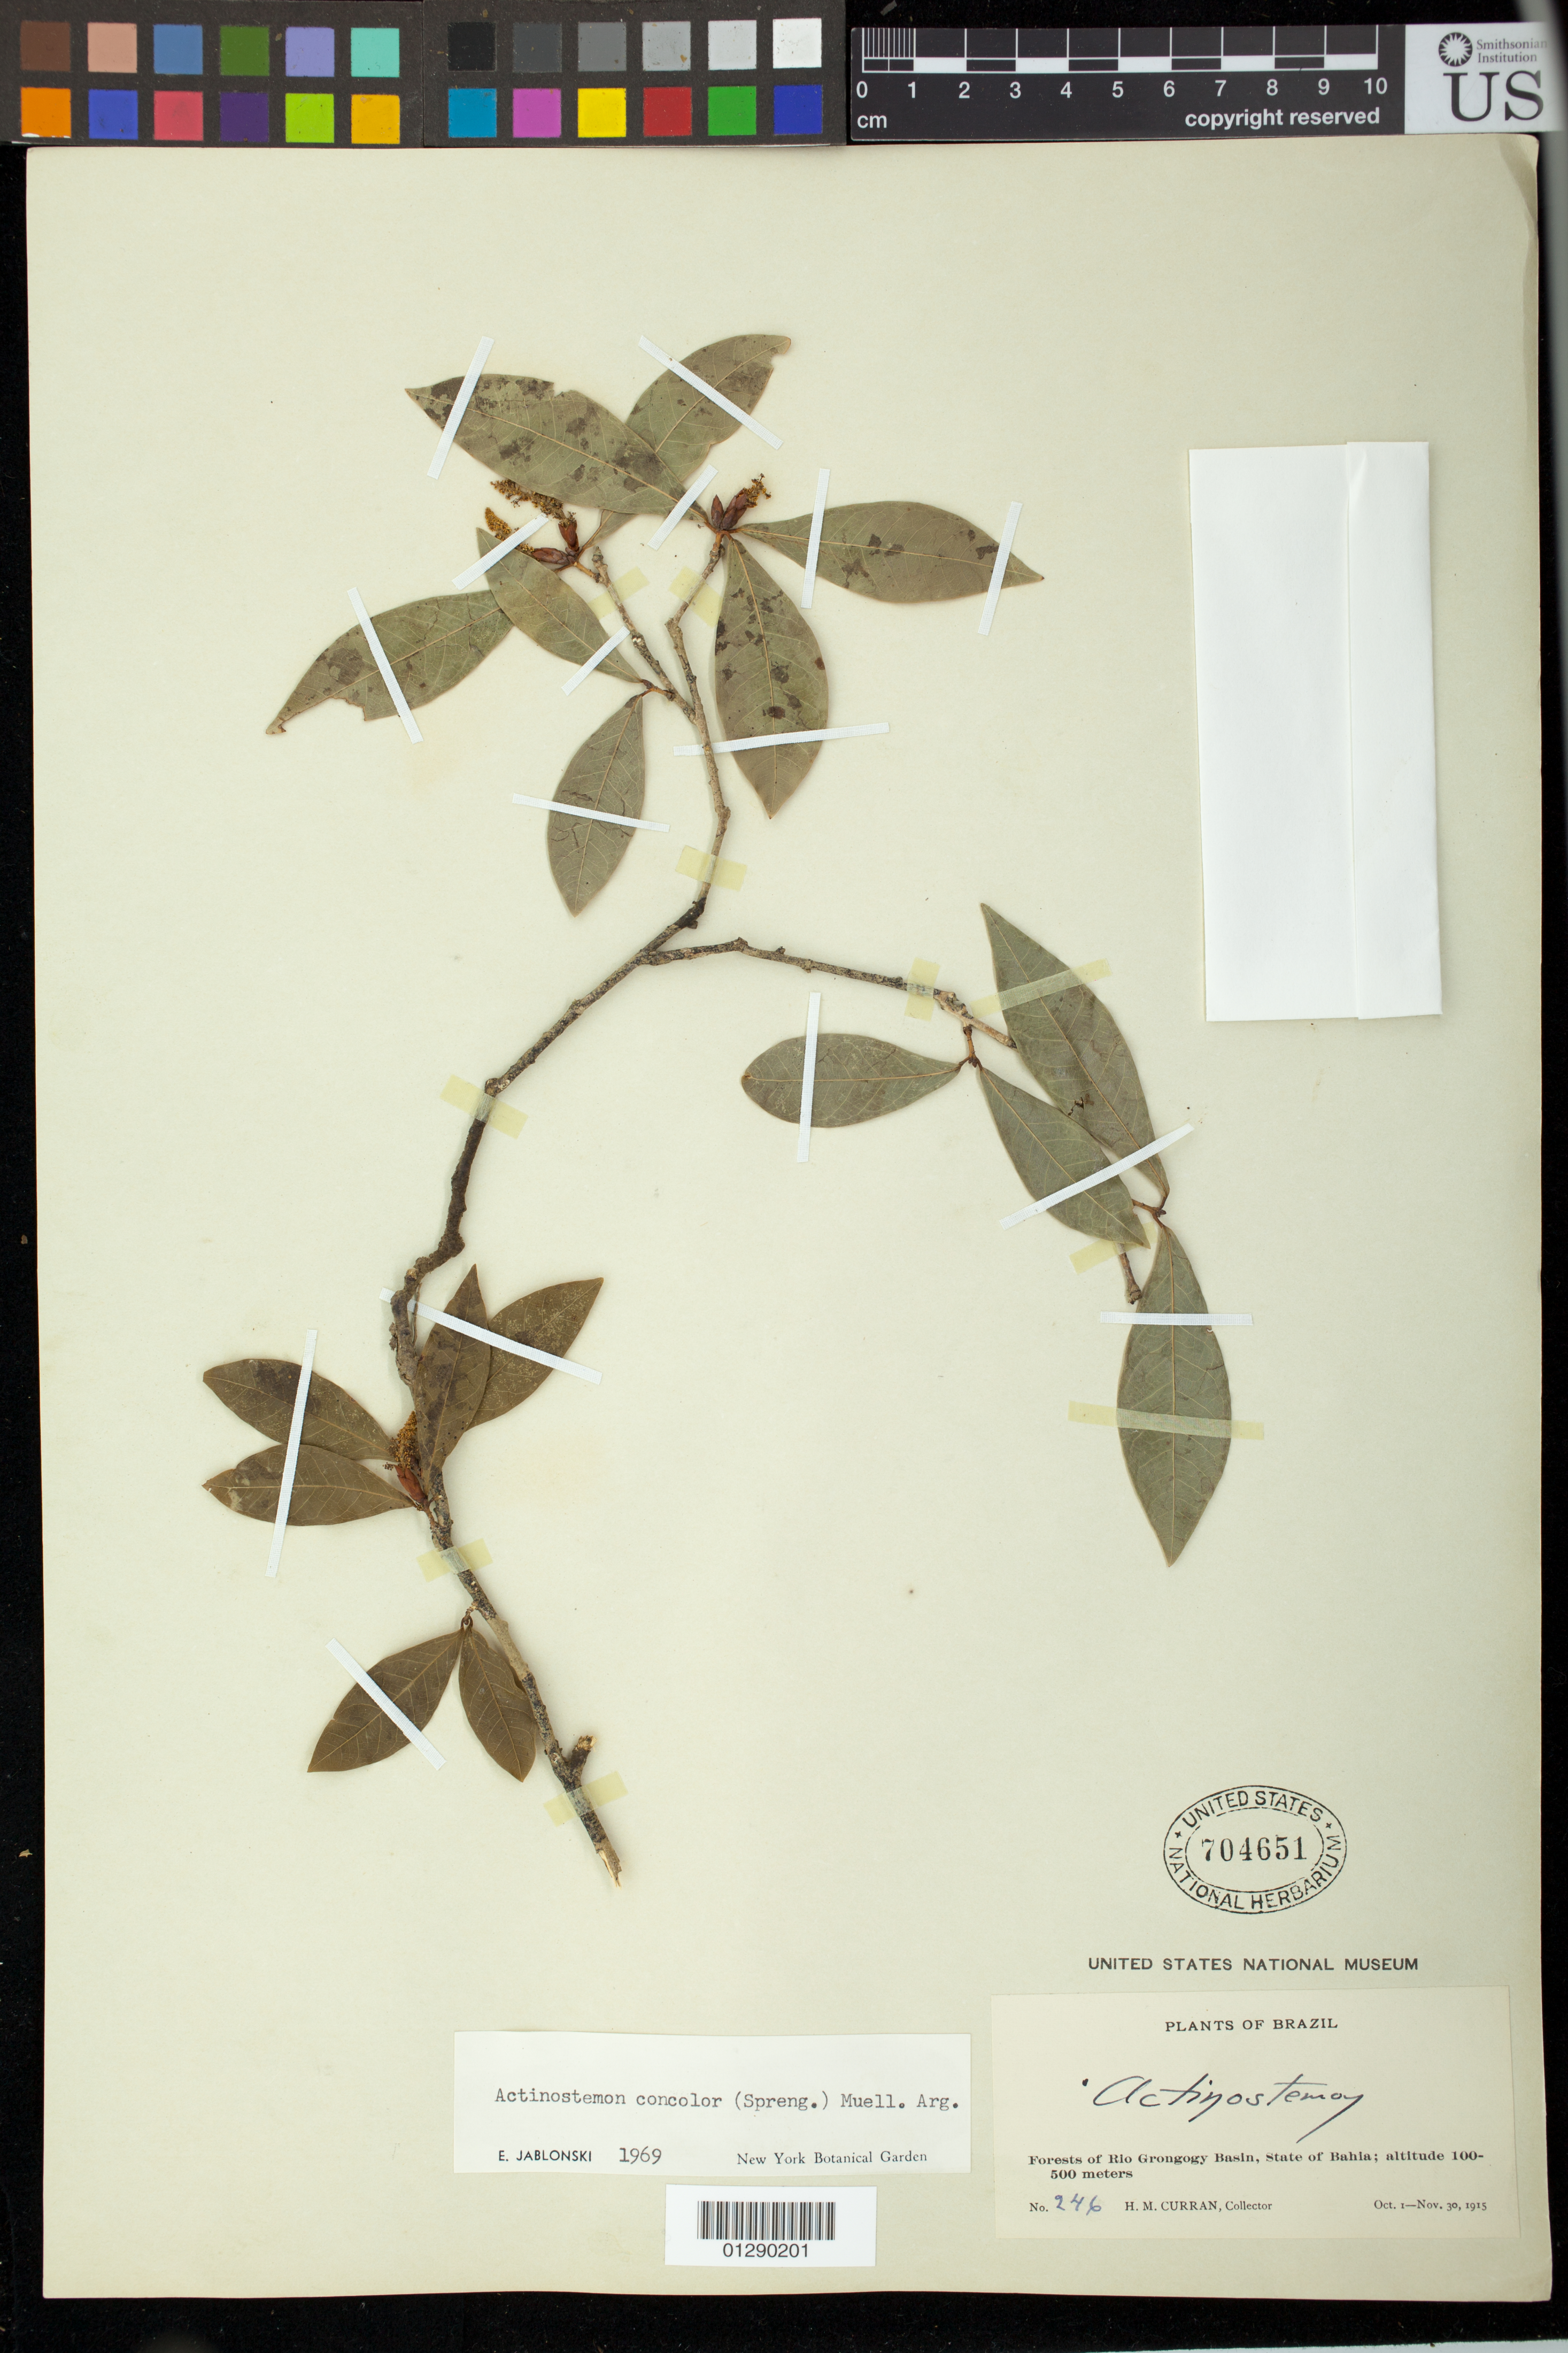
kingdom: Plantae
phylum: Tracheophyta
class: Magnoliopsida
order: Malpighiales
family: Euphorbiaceae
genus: Actinostemon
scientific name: Actinostemon verticillatus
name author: (Klotzsch) Baill.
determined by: Külkamp, Josimar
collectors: H. M. Curran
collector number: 246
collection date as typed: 01 Oct 1915 to 30 Nov 1915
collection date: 1915-10-01/1915-11-30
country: Brazil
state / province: Bahia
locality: Forests of Rio Grongogy basin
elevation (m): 100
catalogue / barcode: US 704651